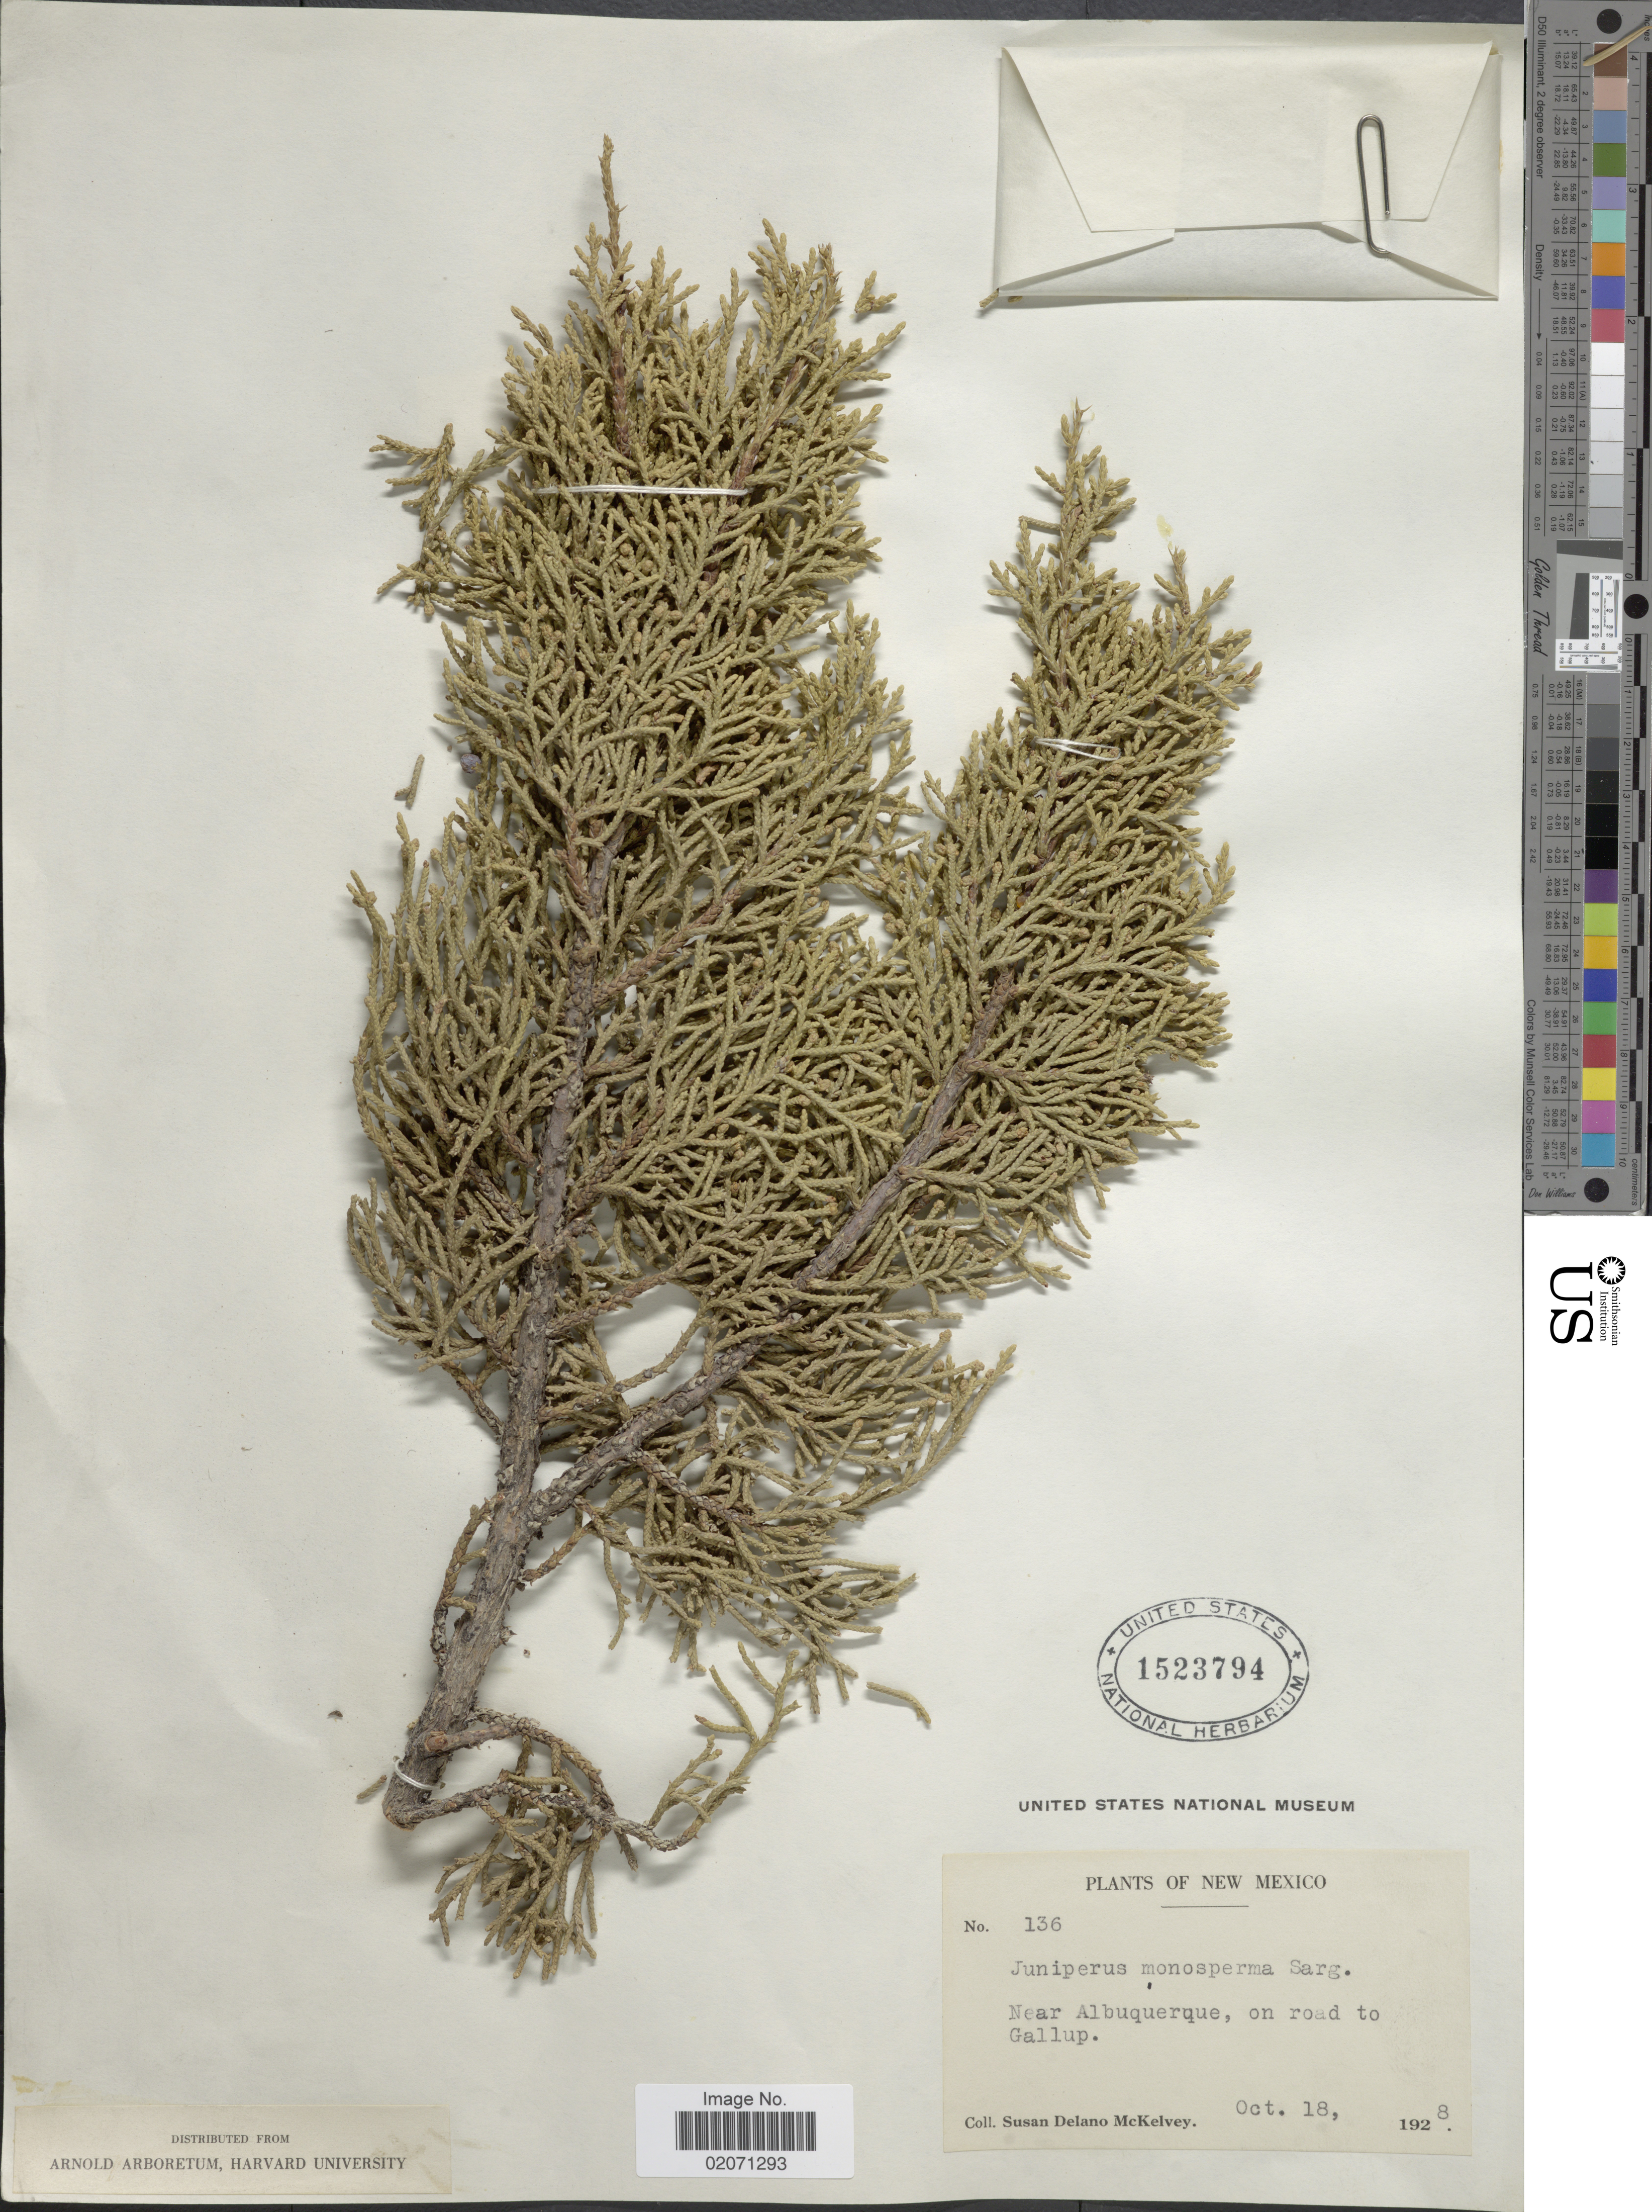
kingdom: Plantae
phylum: Tracheophyta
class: Pinopsida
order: Pinales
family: Cupressaceae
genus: Juniperus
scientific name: Juniperus monosperma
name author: (Engelm.) Sarg.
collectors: S. A. McKelvey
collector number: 136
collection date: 1928-10-18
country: United States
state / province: New Mexico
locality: Near Albuquerque, on road to Gallup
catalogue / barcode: US 1523794